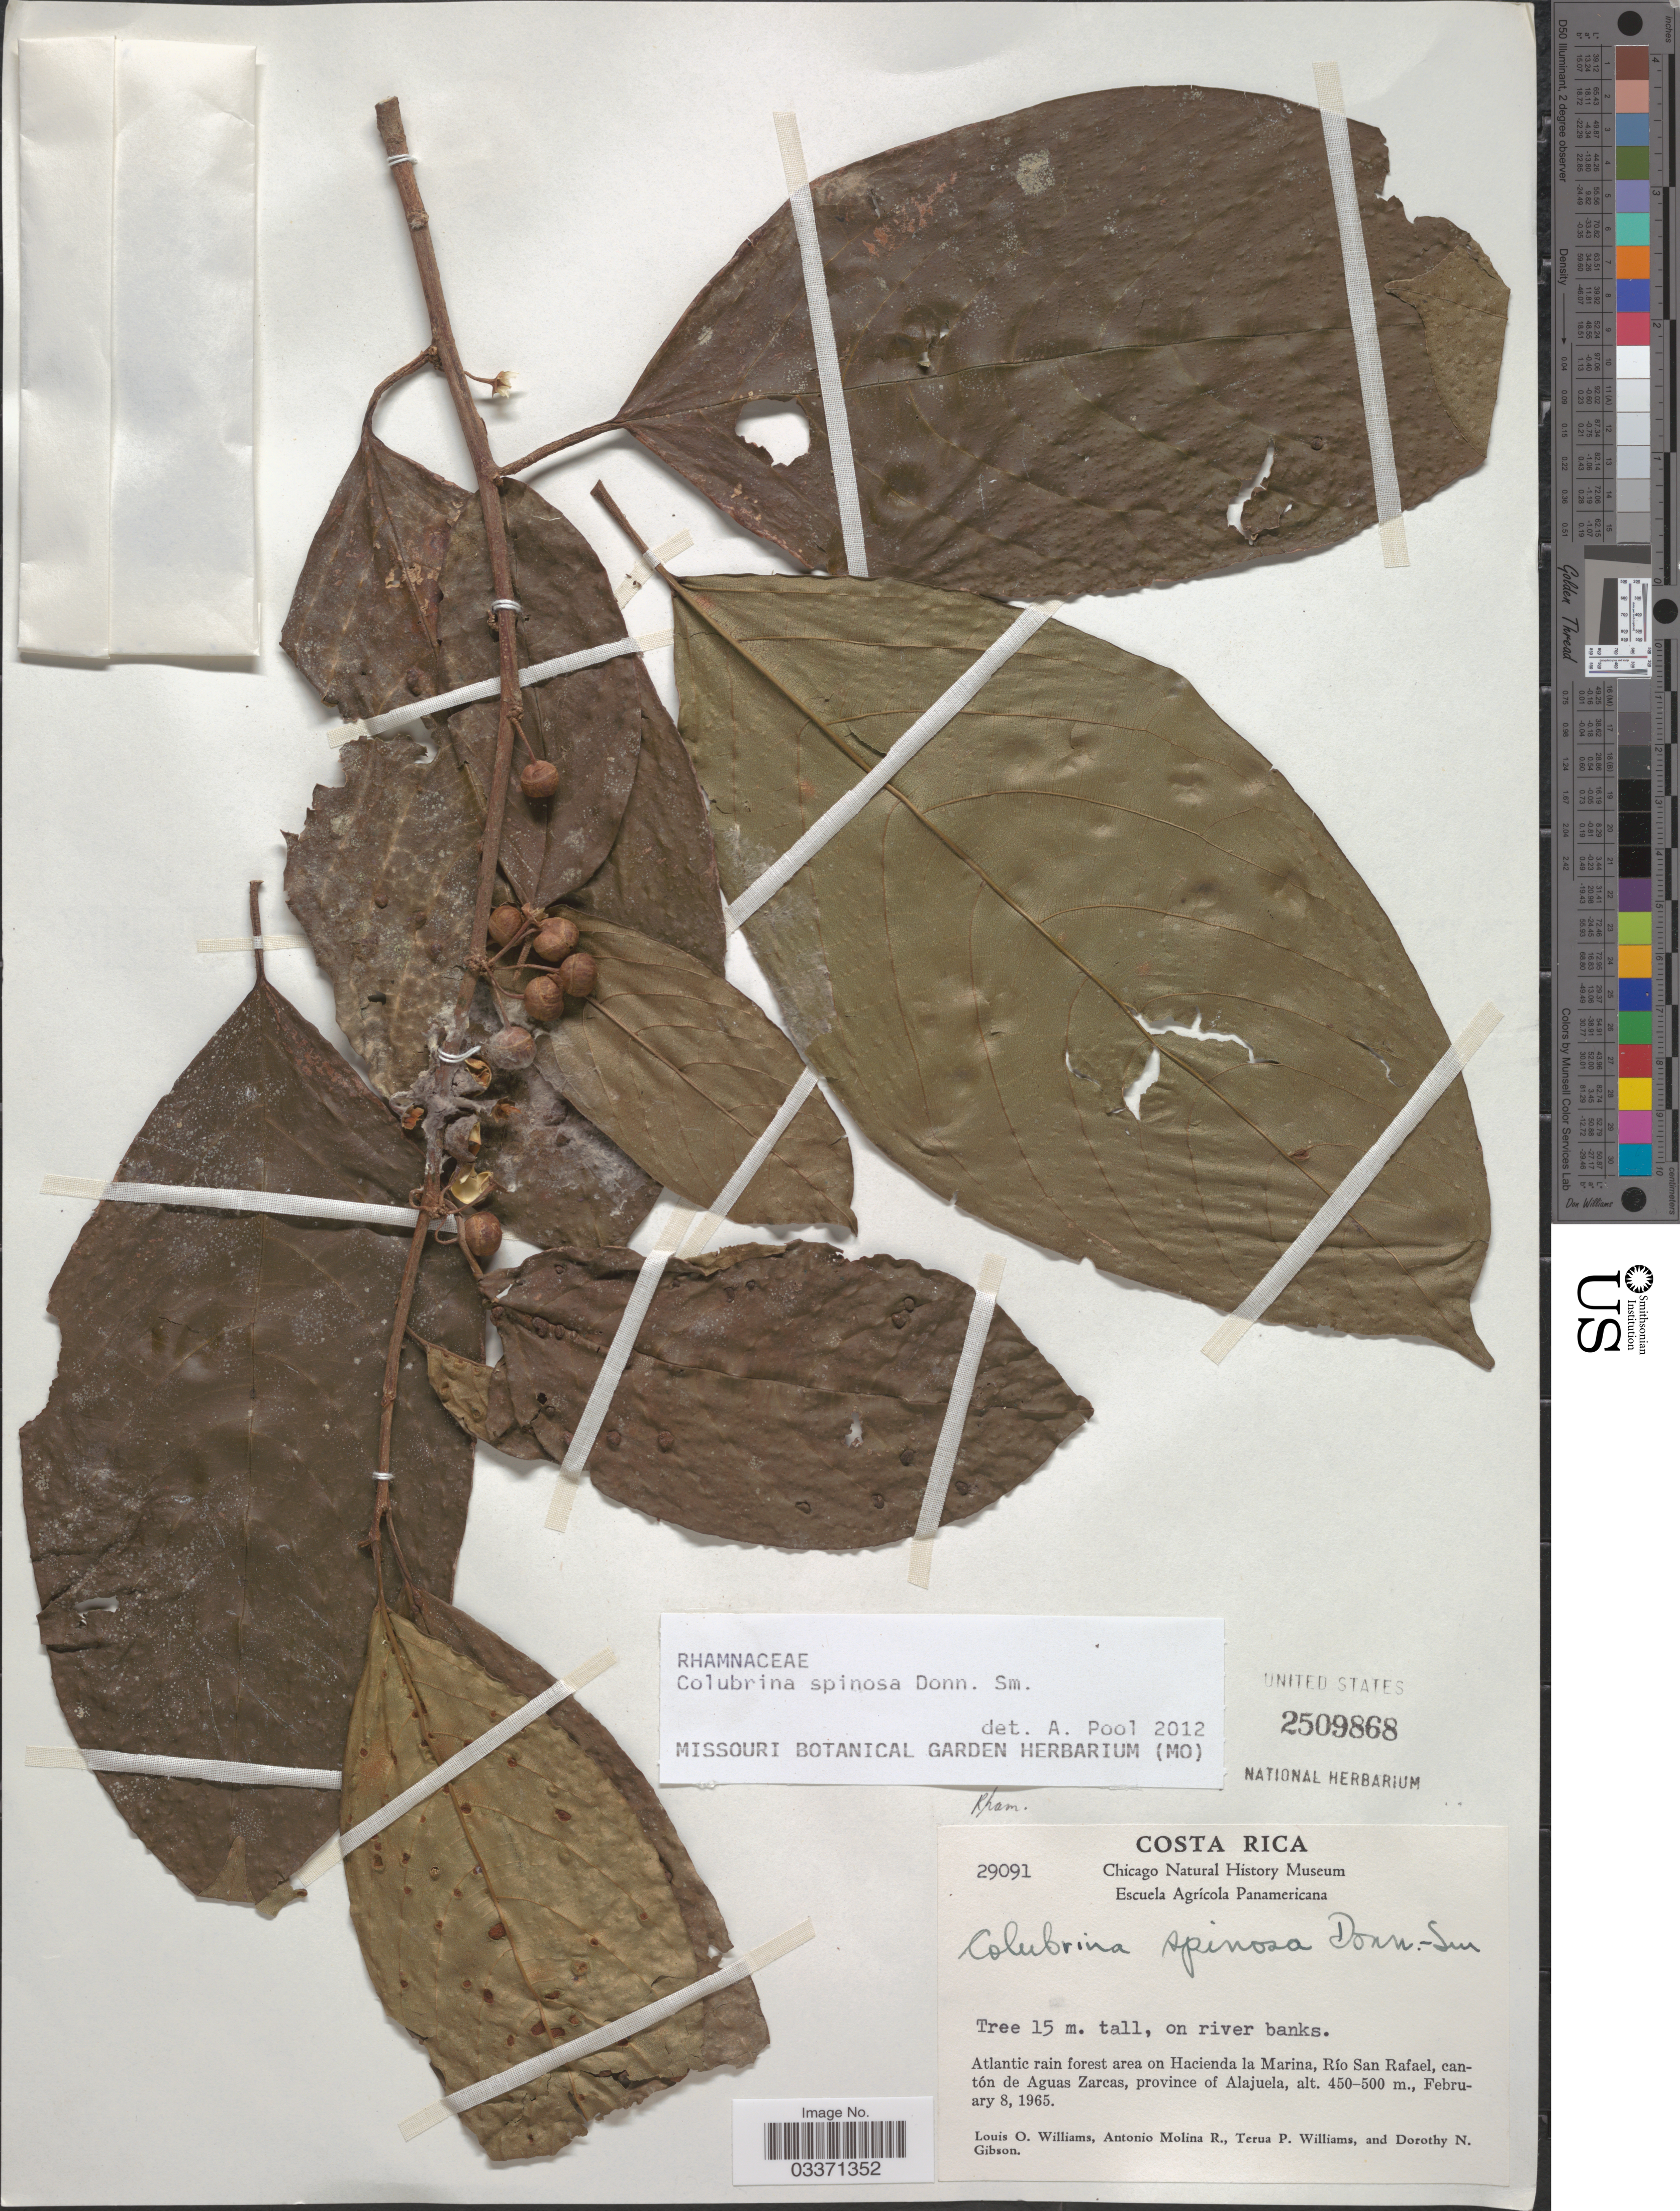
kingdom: Plantae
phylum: Tracheophyta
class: Magnoliopsida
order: Rosales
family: Rhamnaceae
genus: Colubrina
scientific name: Colubrina spinosa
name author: Donn. Sm.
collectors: L. O. Williams, A. Molina R., T. Williams & D. N. Gibson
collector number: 29091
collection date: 1965-02-08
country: Costa Rica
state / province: Alajuela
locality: Atlantic rain forest area on Hacienda la Marina, Río San Rafael, cantón de Aguas Zarcas.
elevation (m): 450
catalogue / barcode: US 2509868